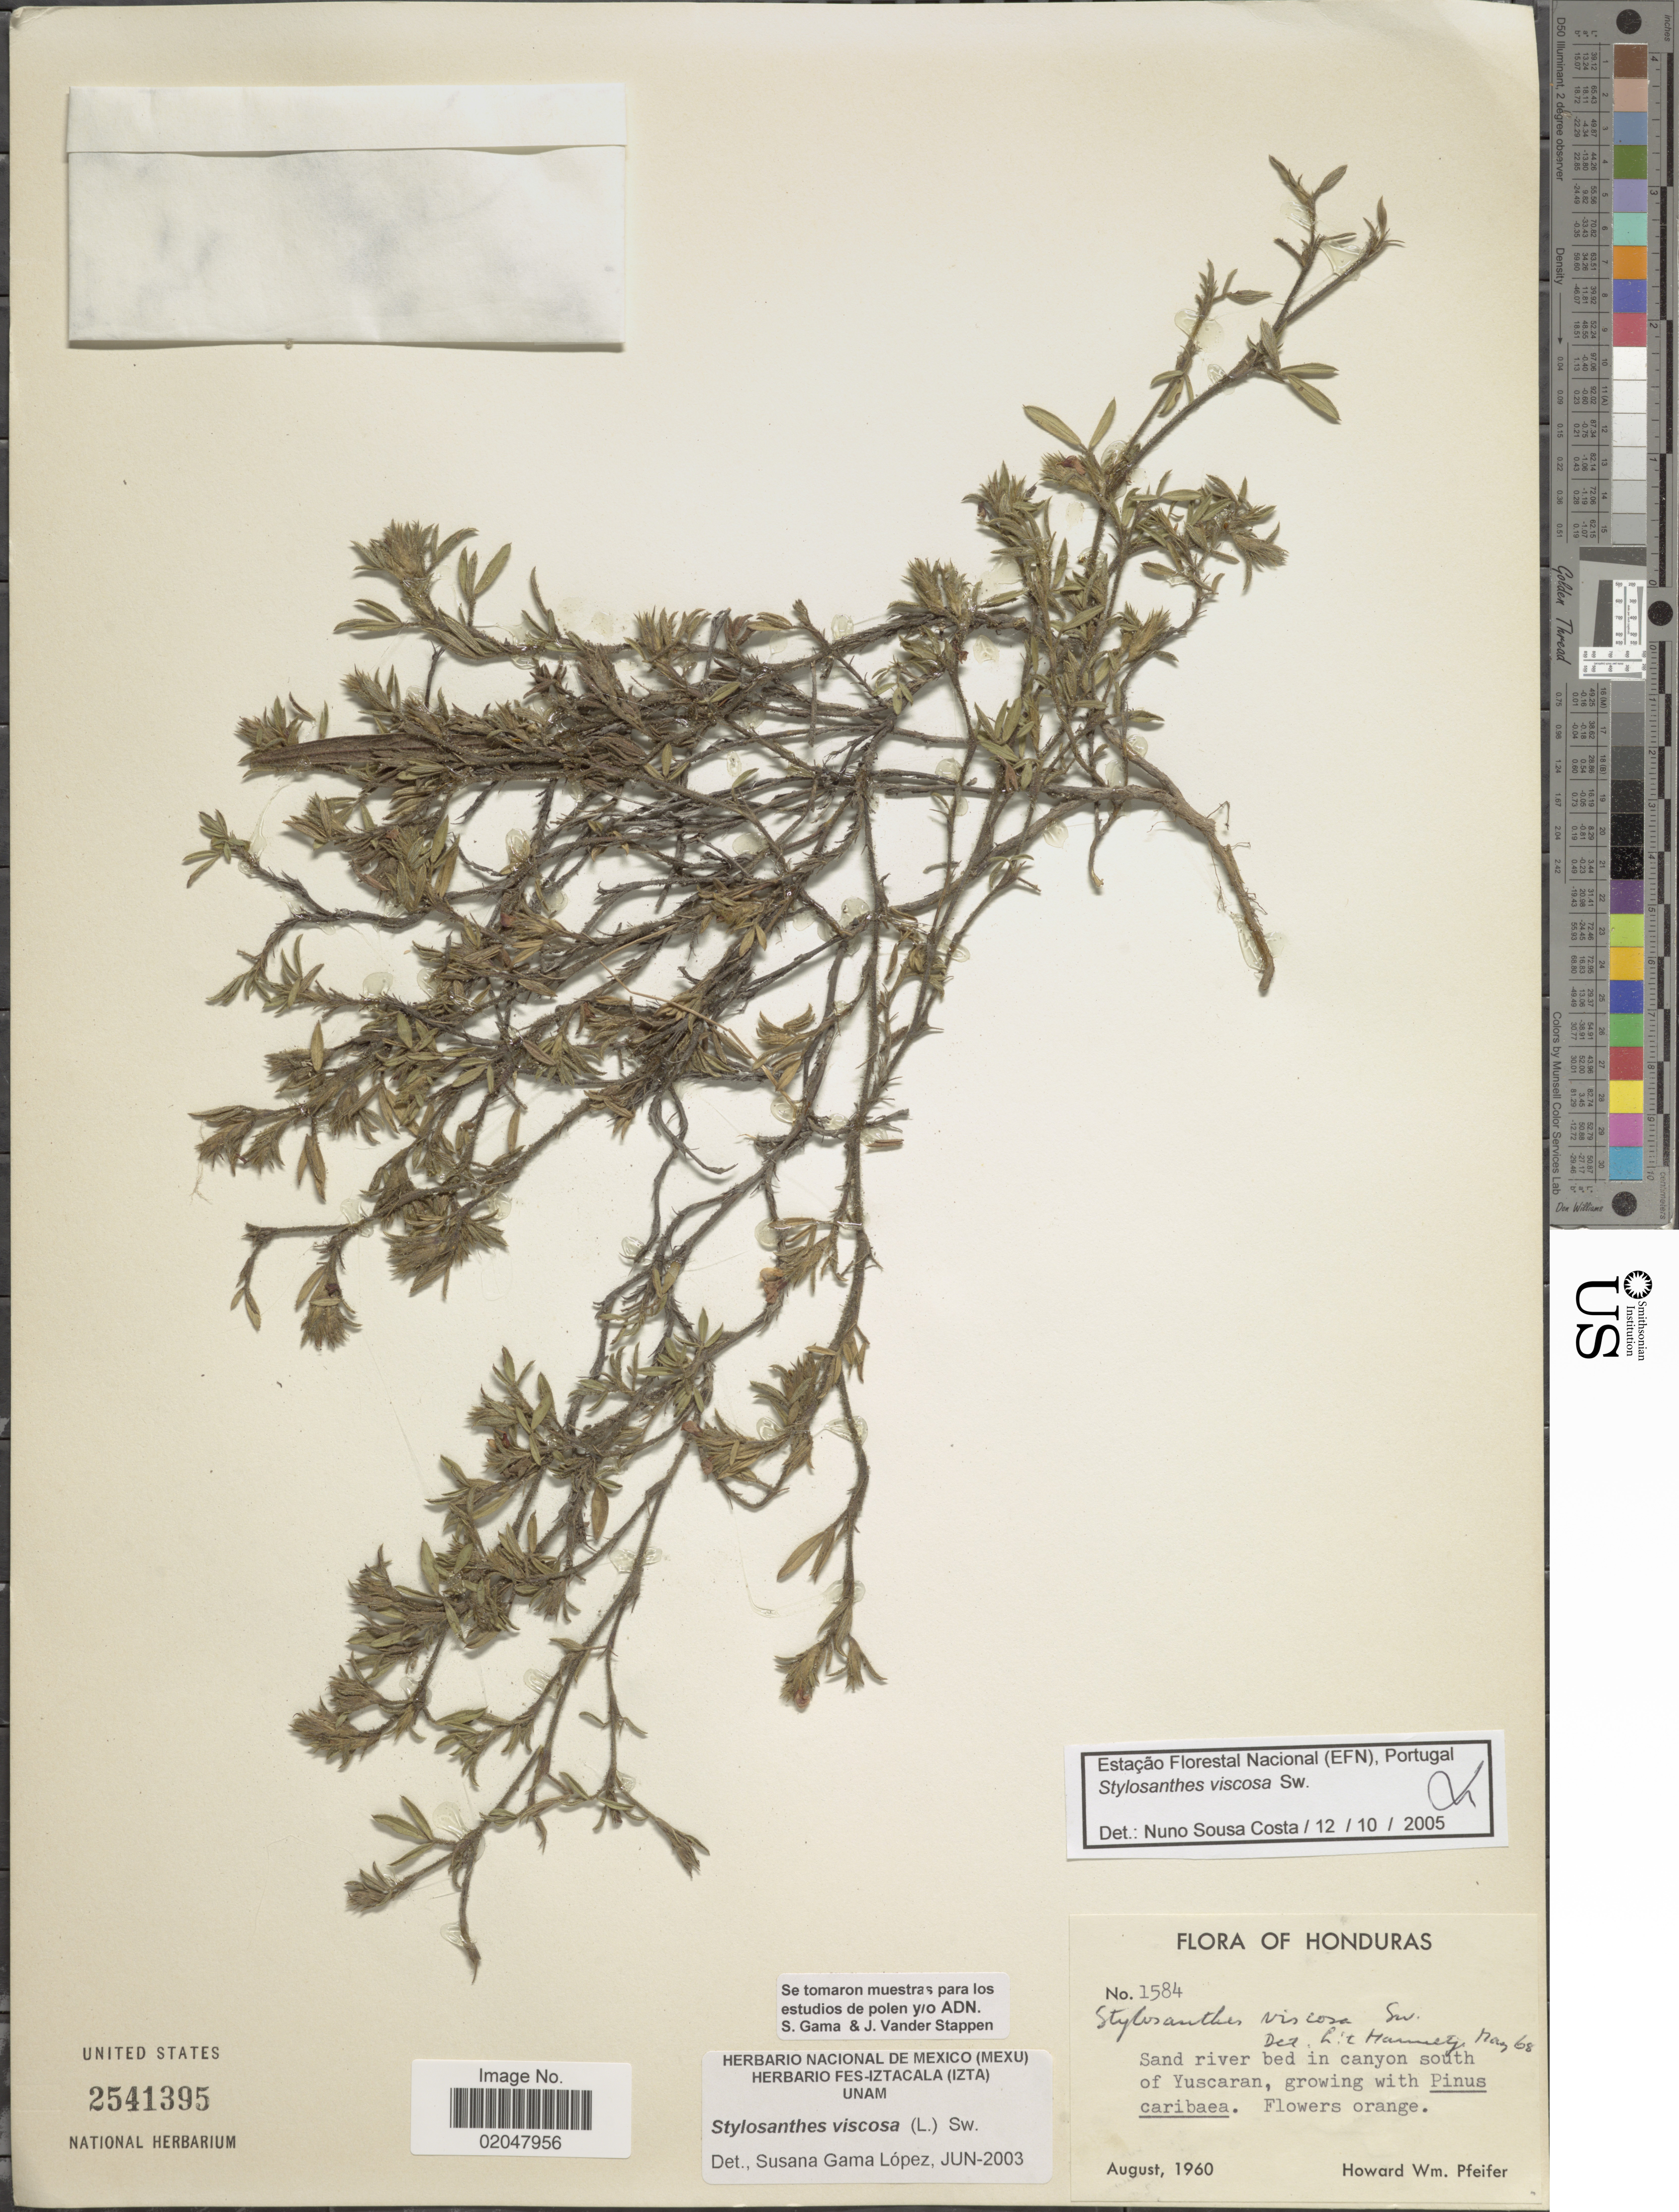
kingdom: Plantae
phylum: Tracheophyta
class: Magnoliopsida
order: Fabales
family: Fabaceae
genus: Stylosanthes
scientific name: Stylosanthes viscosa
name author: Sw.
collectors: H. W. Pfeifer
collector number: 1584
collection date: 1960-08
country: Honduras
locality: Be din canyon south of Yuscaran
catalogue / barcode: US 2541395